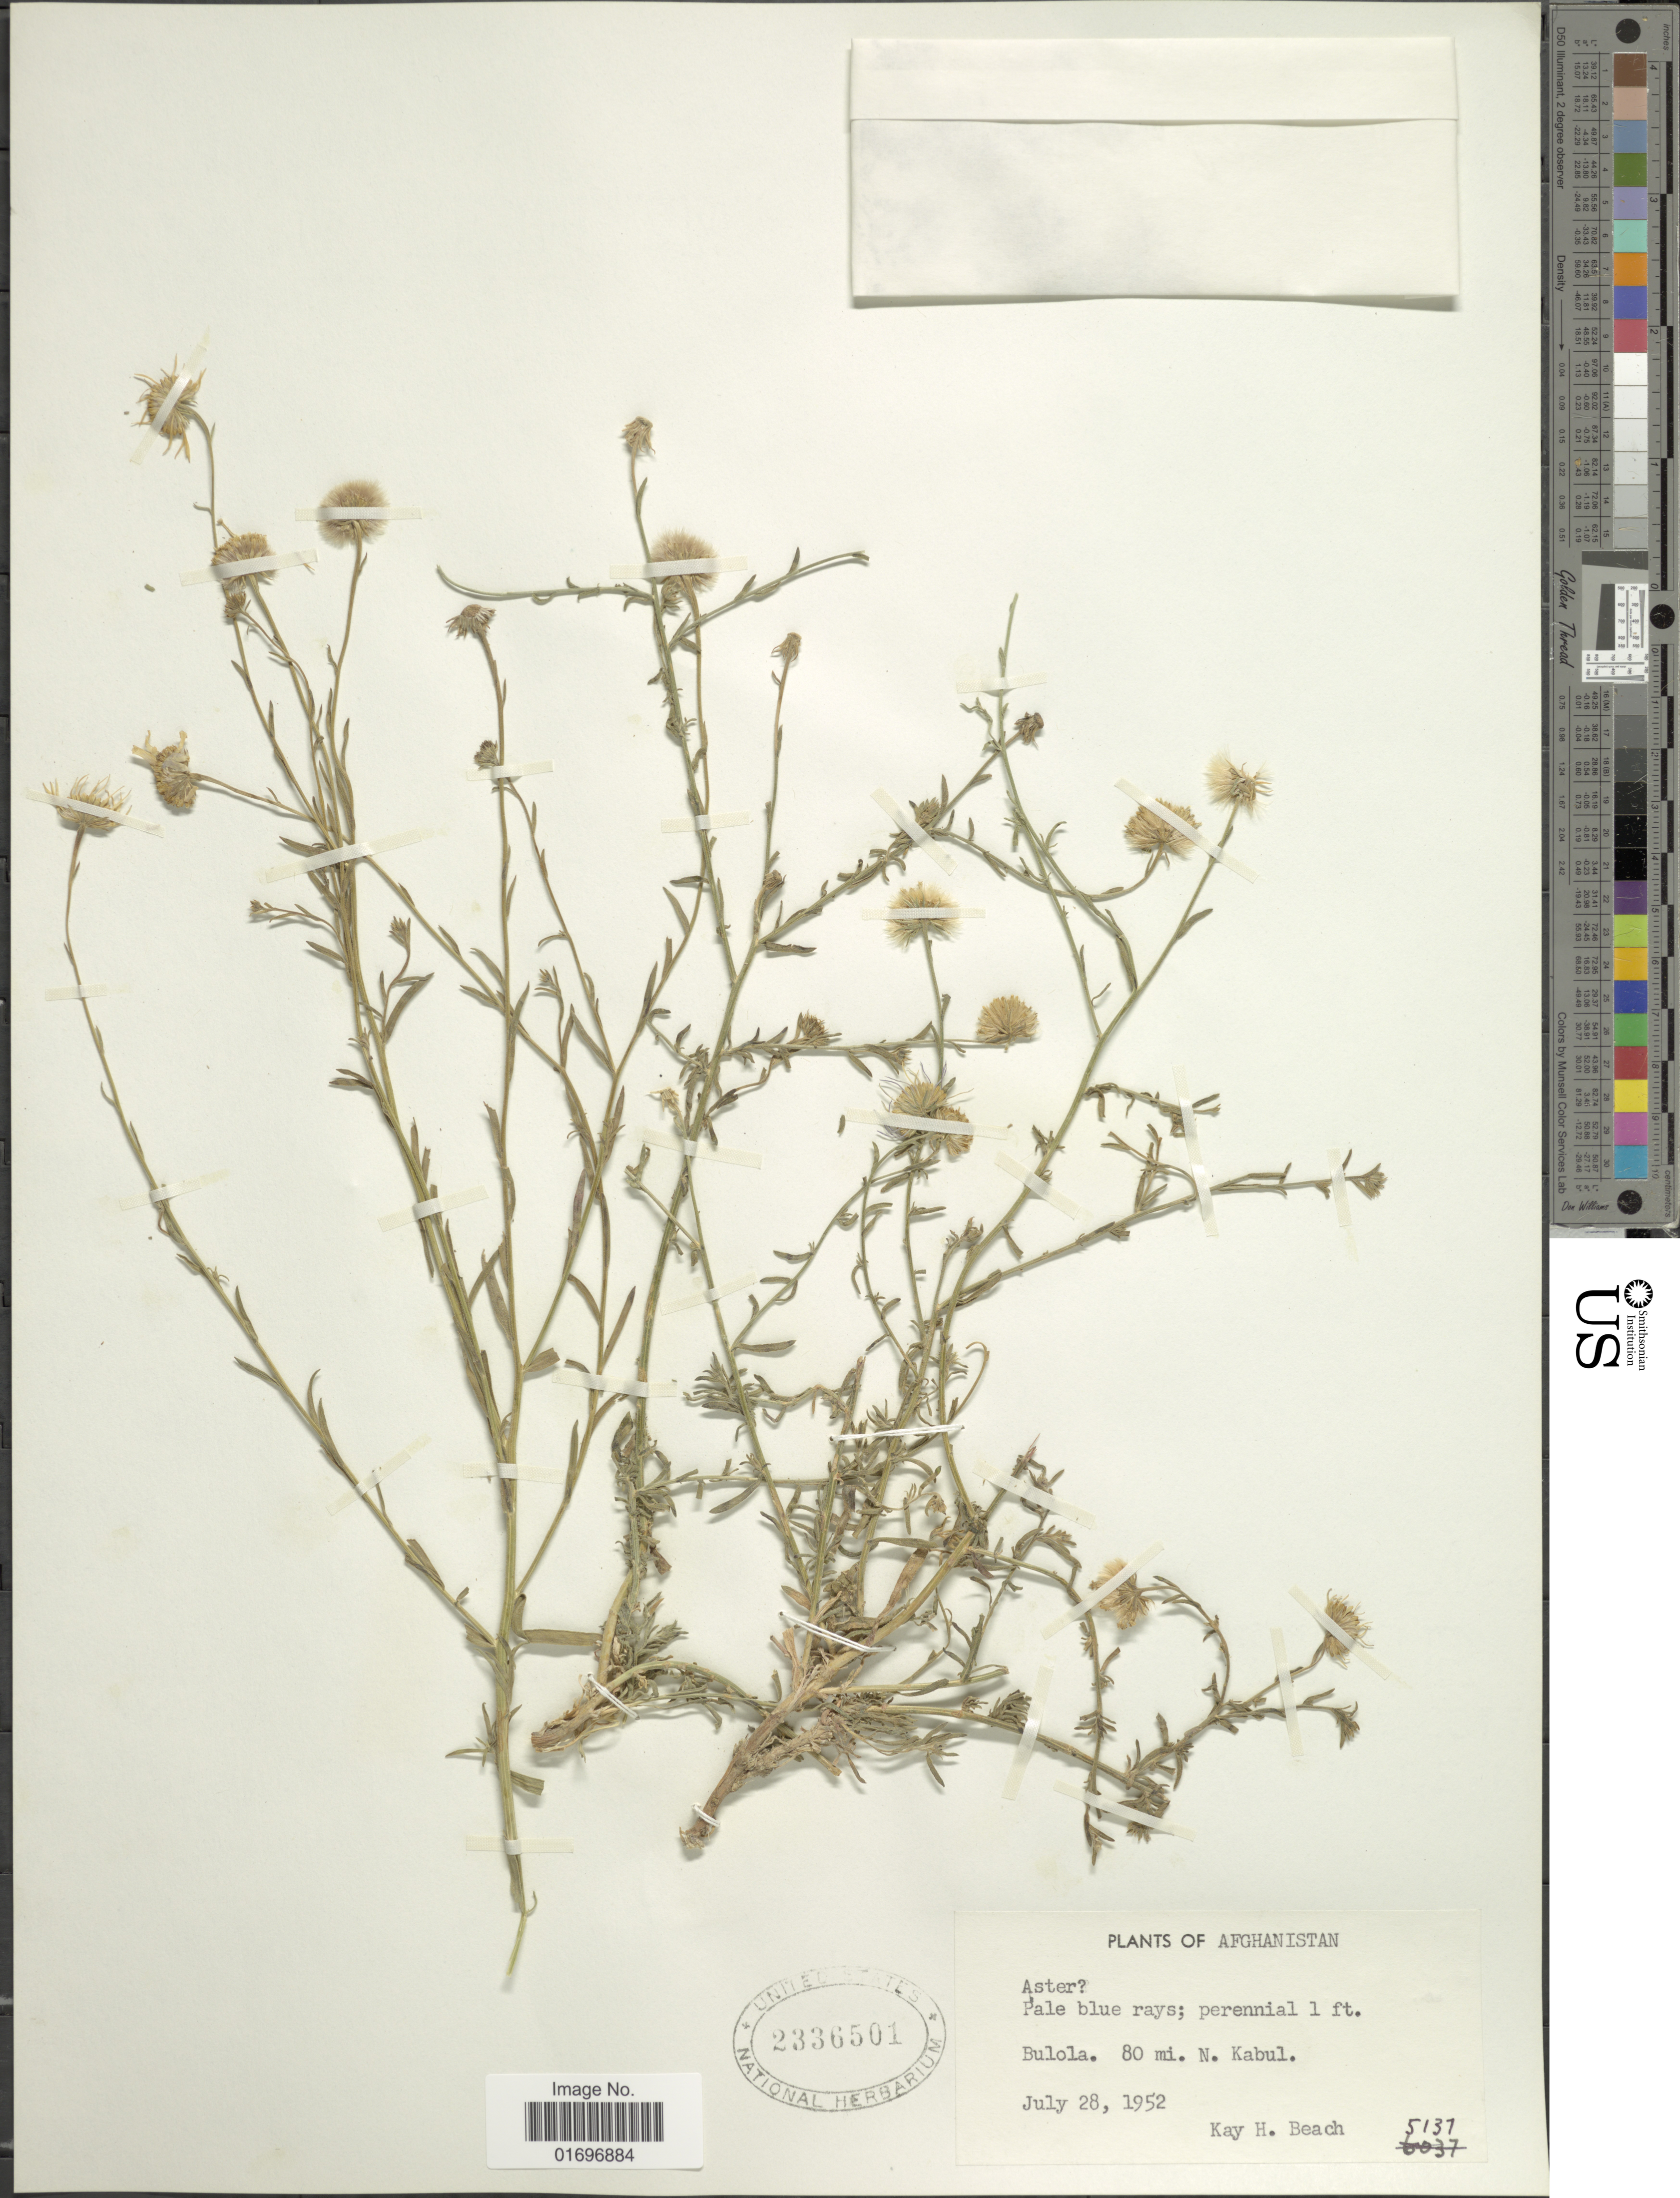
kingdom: Plantae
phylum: Tracheophyta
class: Magnoliopsida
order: Asterales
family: Asteraceae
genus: Aster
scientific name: Aster sp.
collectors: K. H. Beach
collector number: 5137*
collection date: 1952-07-28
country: Afghanistan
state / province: Kabul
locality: Bulola. 80 mi. N. Kabul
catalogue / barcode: US 2336501